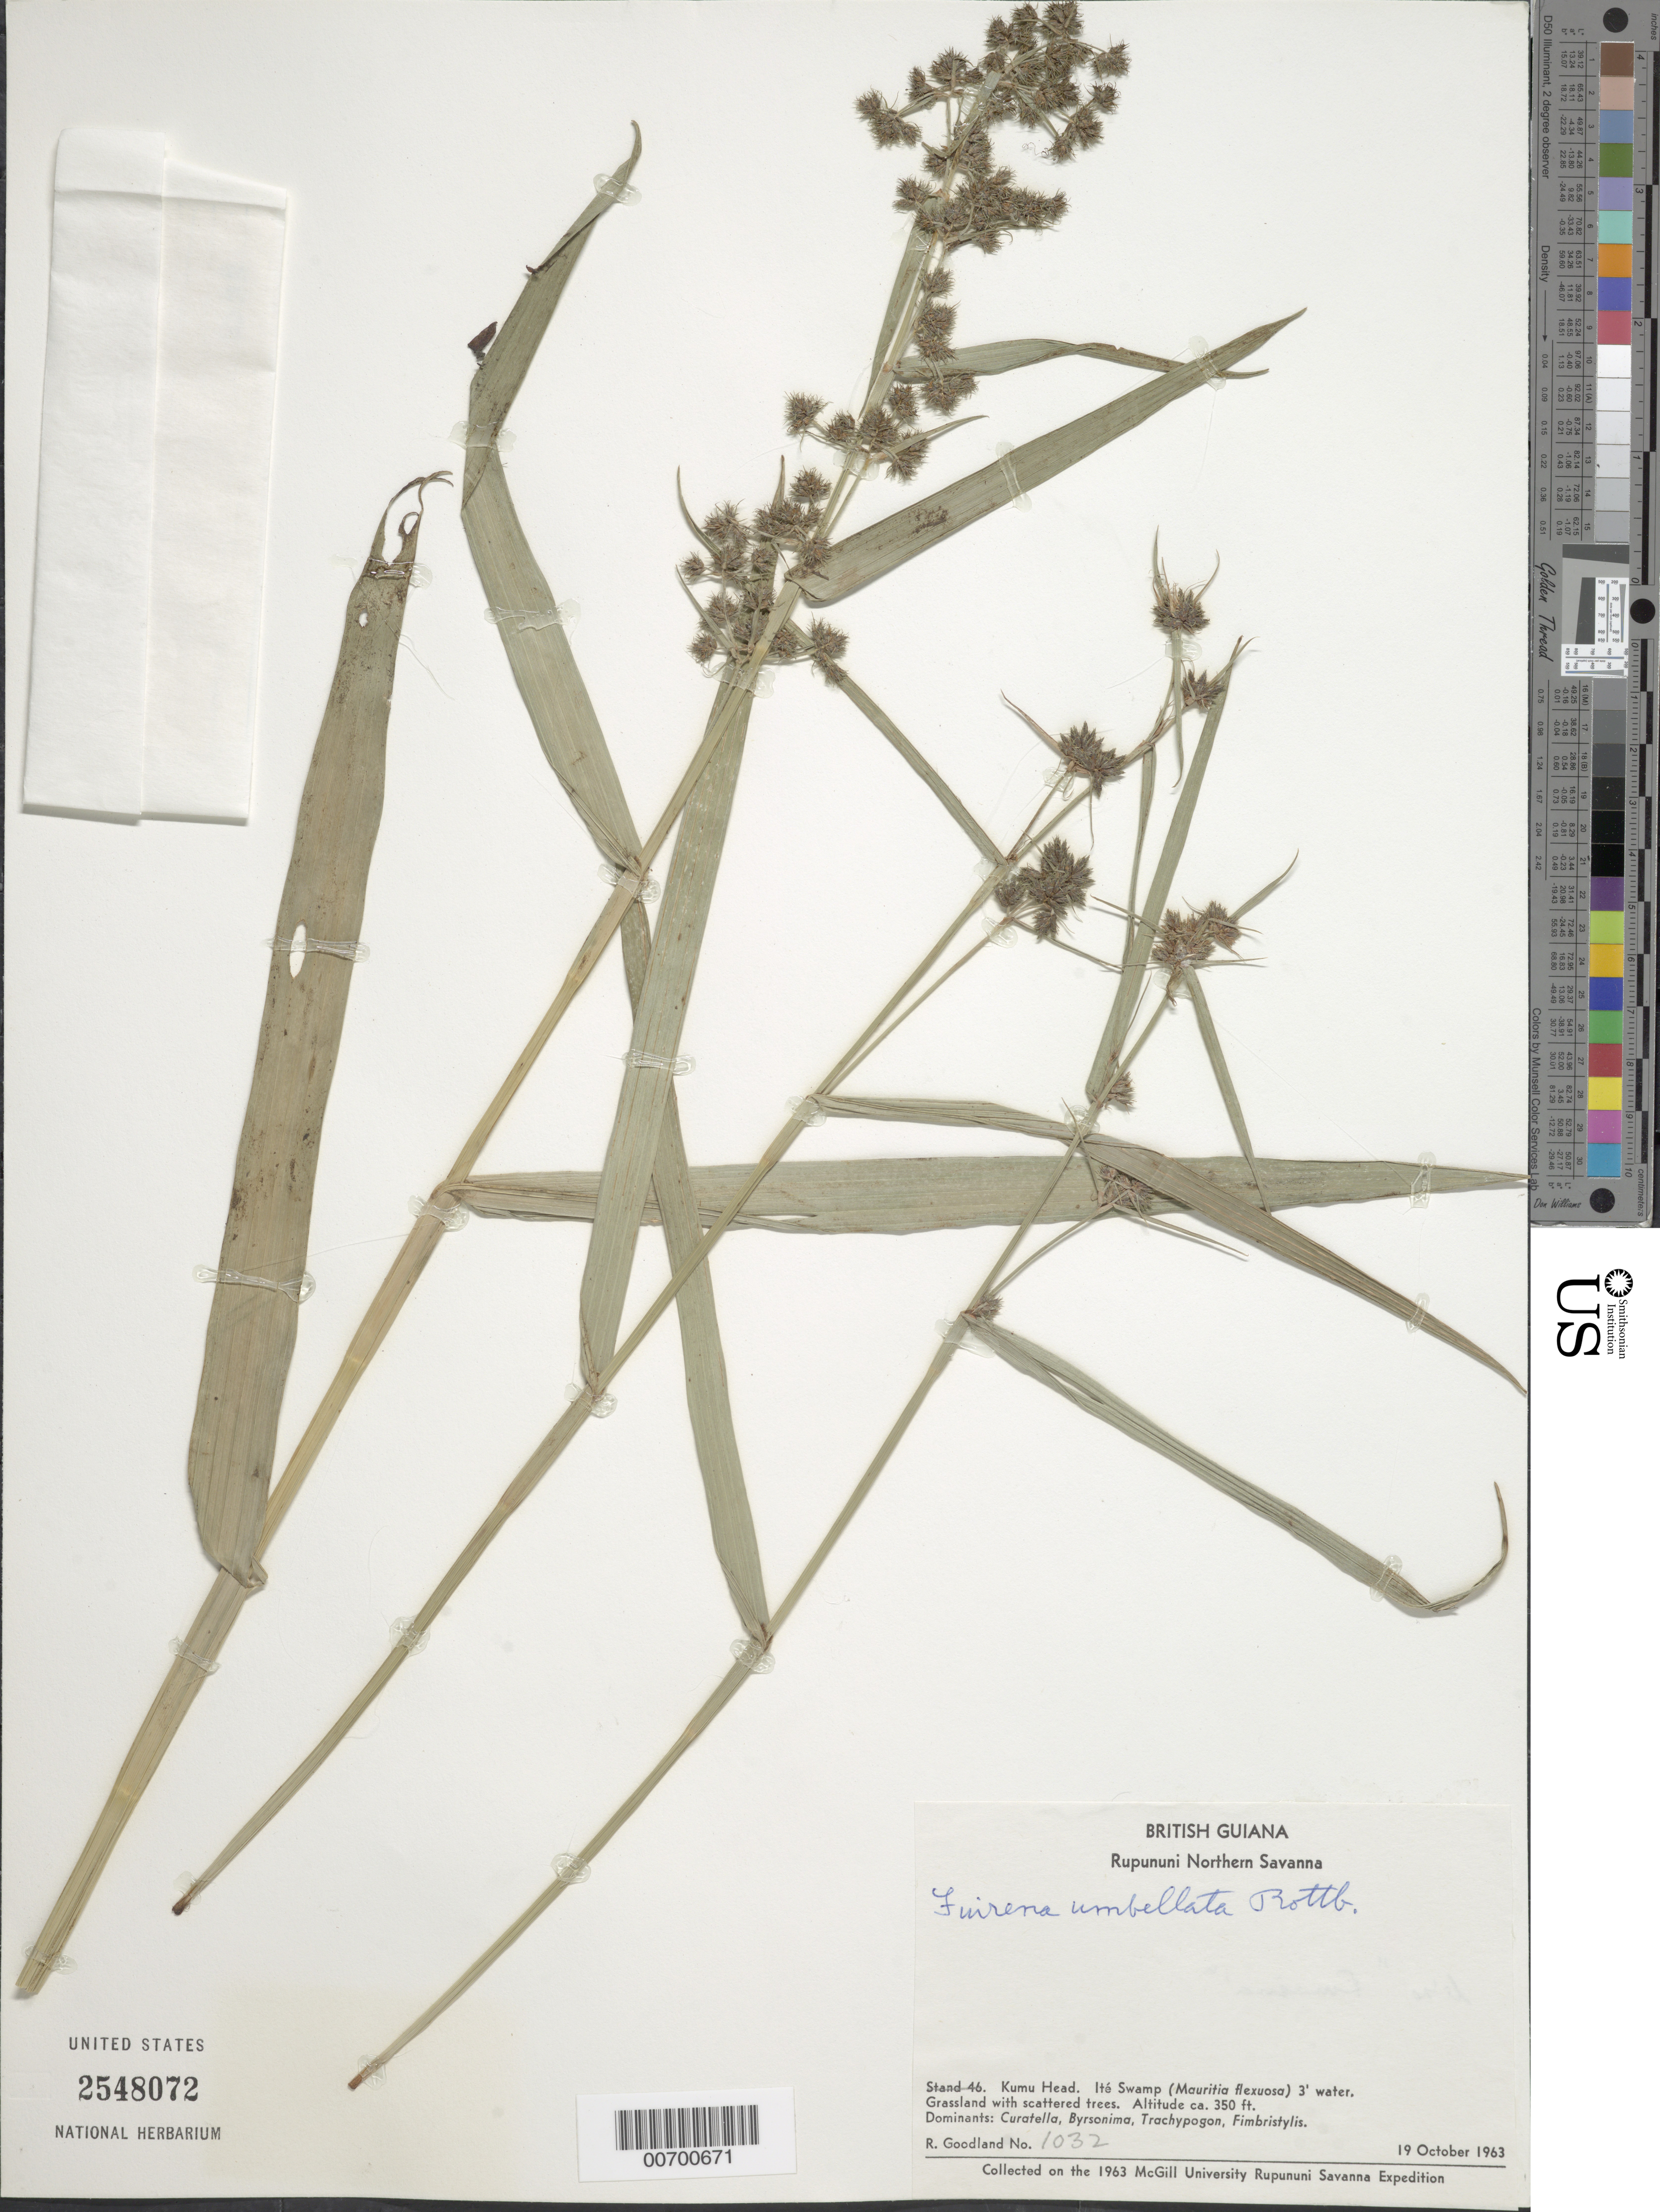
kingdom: Plantae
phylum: Tracheophyta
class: Liliopsida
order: Poales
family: Cyperaceae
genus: Fuirena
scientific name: Fuirena umbellata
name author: Rottb.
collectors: R. Goodland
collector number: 1032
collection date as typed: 19-Oct-63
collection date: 1963-10-19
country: Guyana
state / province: U. Takutu-U. Essequibo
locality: Rupununi Northern Savanna, Kumu Head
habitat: Ité Swamp (Mauritia flexuosa) 3' water. Grassland with scattered trees. Dominants: Curatella, Byrsonima, Trachypogon & Fimbristylis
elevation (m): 107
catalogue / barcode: US 2548072